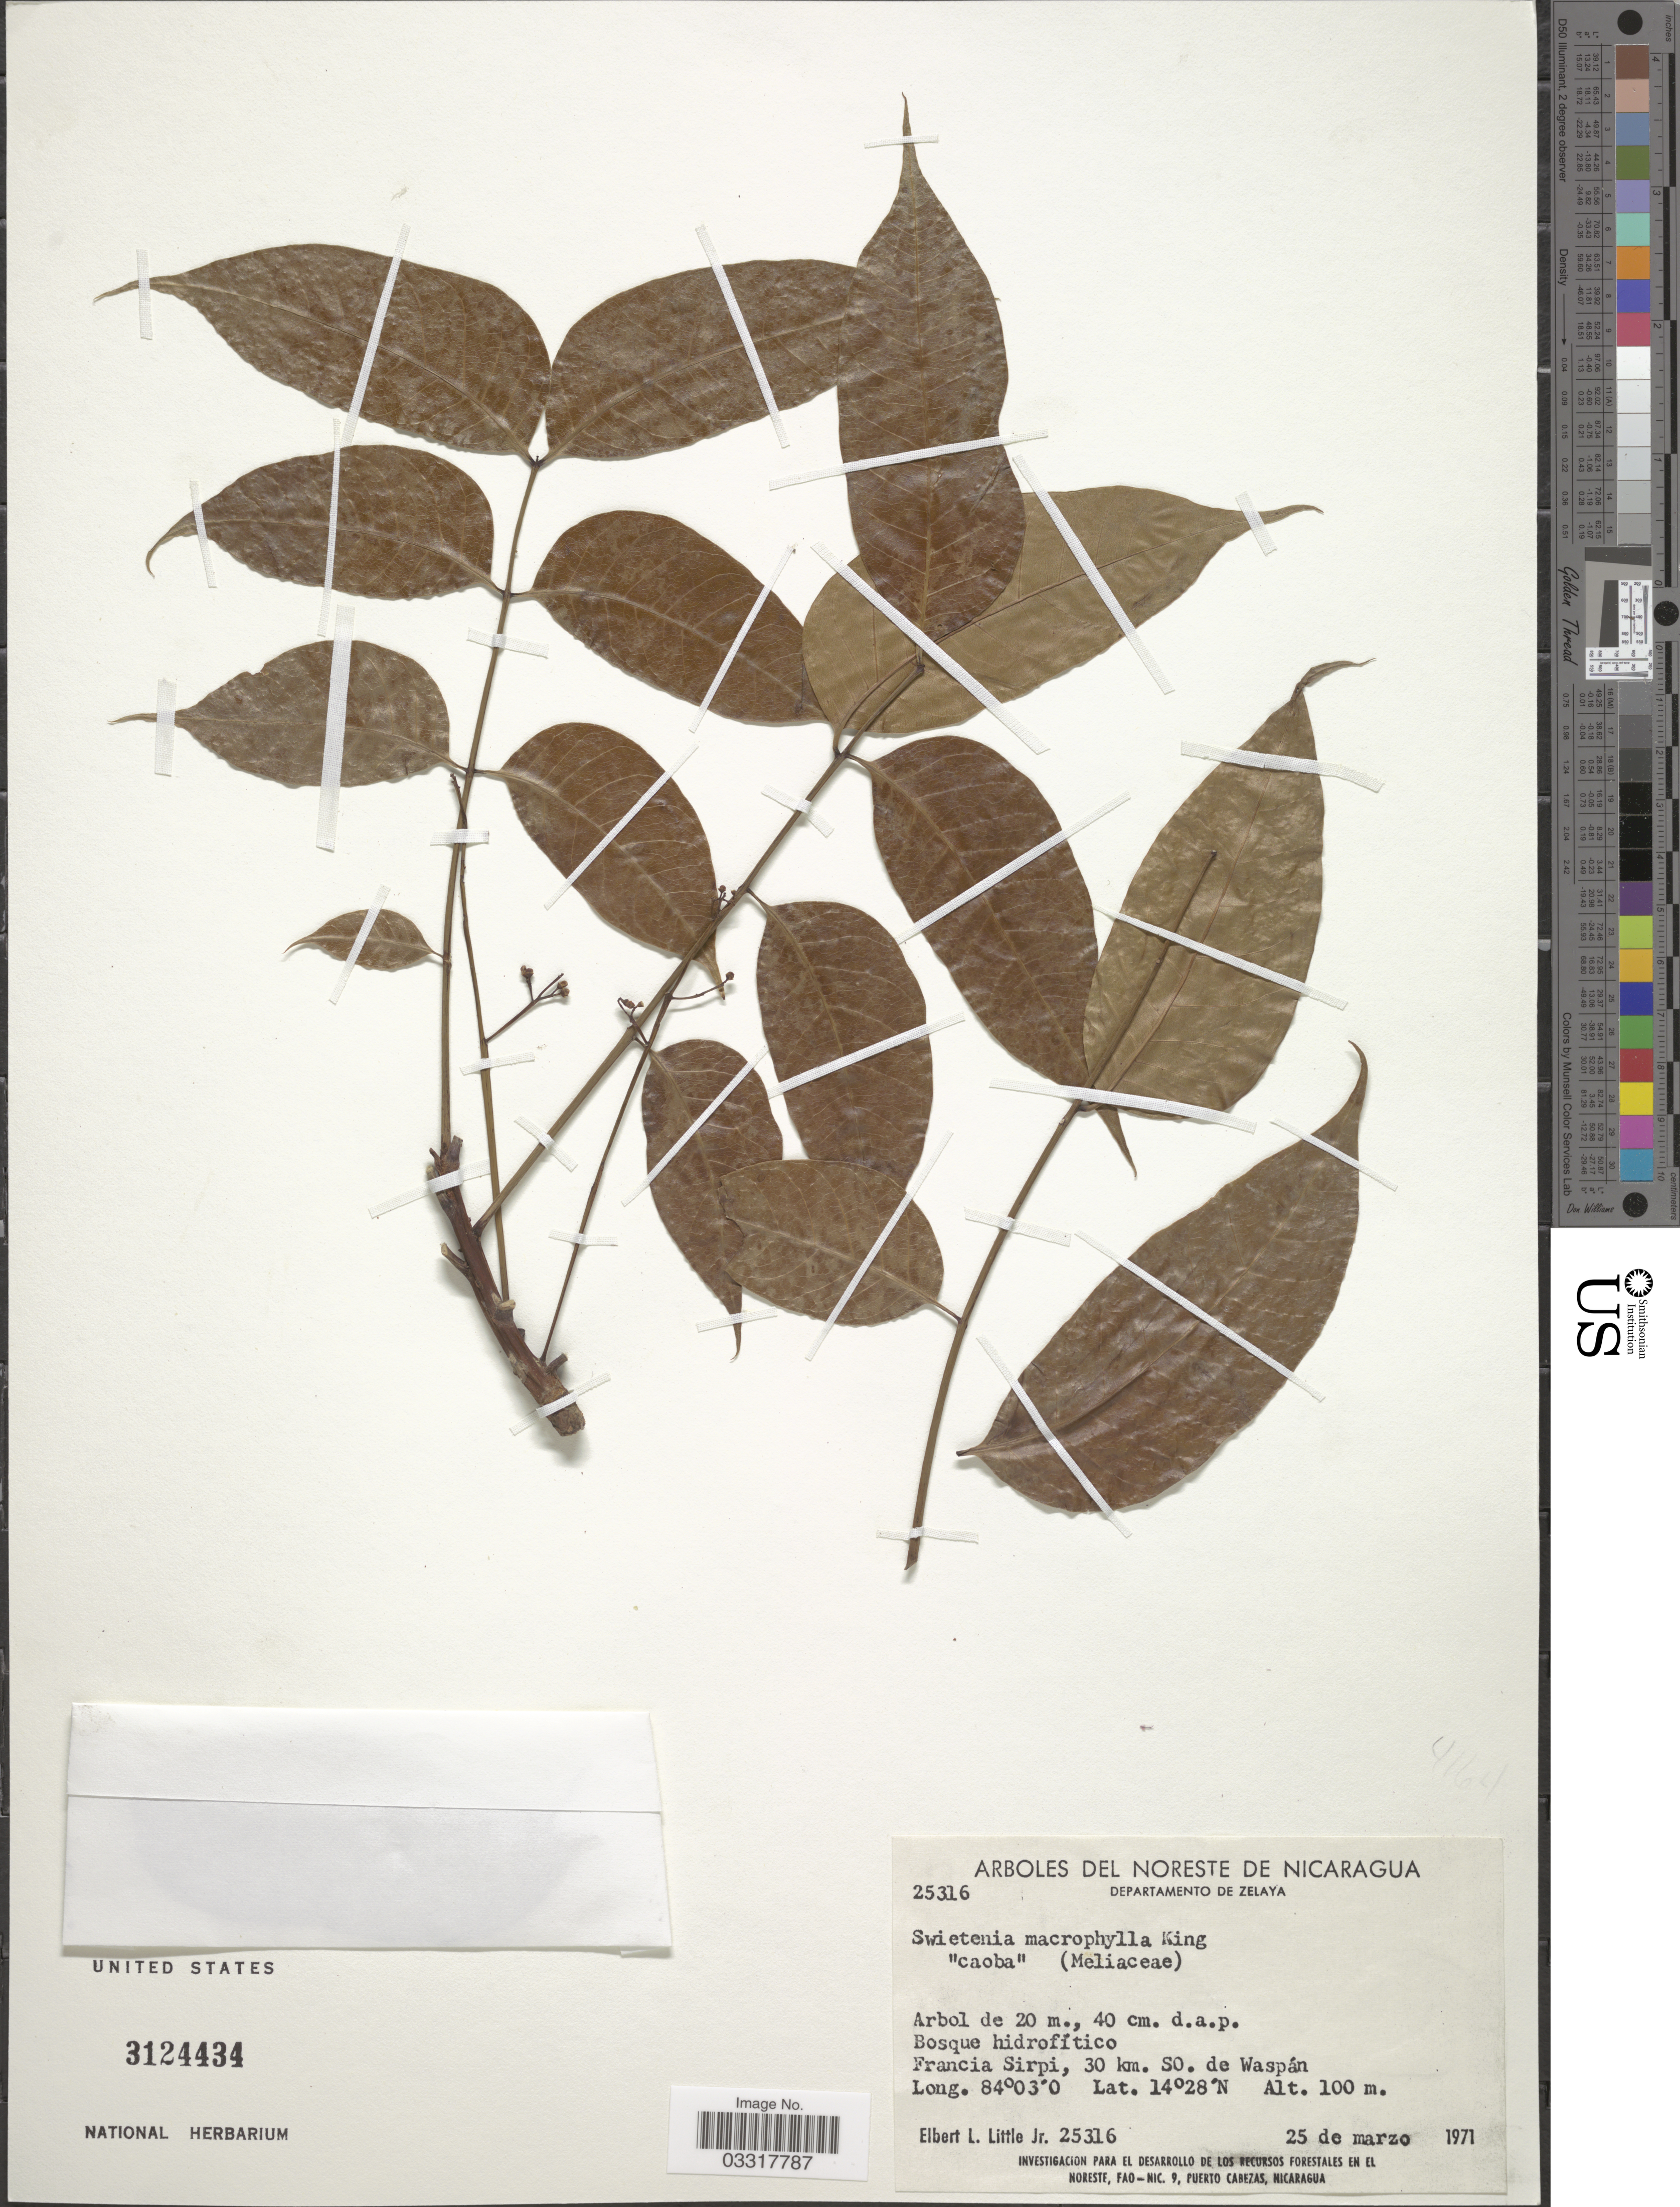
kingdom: Plantae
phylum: Tracheophyta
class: Magnoliopsida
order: Sapindales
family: Meliaceae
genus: Swietenia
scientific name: Swietenia macrophylla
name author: King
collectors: E. L. Little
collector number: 25316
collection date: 1971-03-25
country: Nicaragua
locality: Noreste de Nicaragua. Departamento de Zelaya. Francia Sirpi, 30 km. SO. de Waspán.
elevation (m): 100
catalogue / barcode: US 3124434